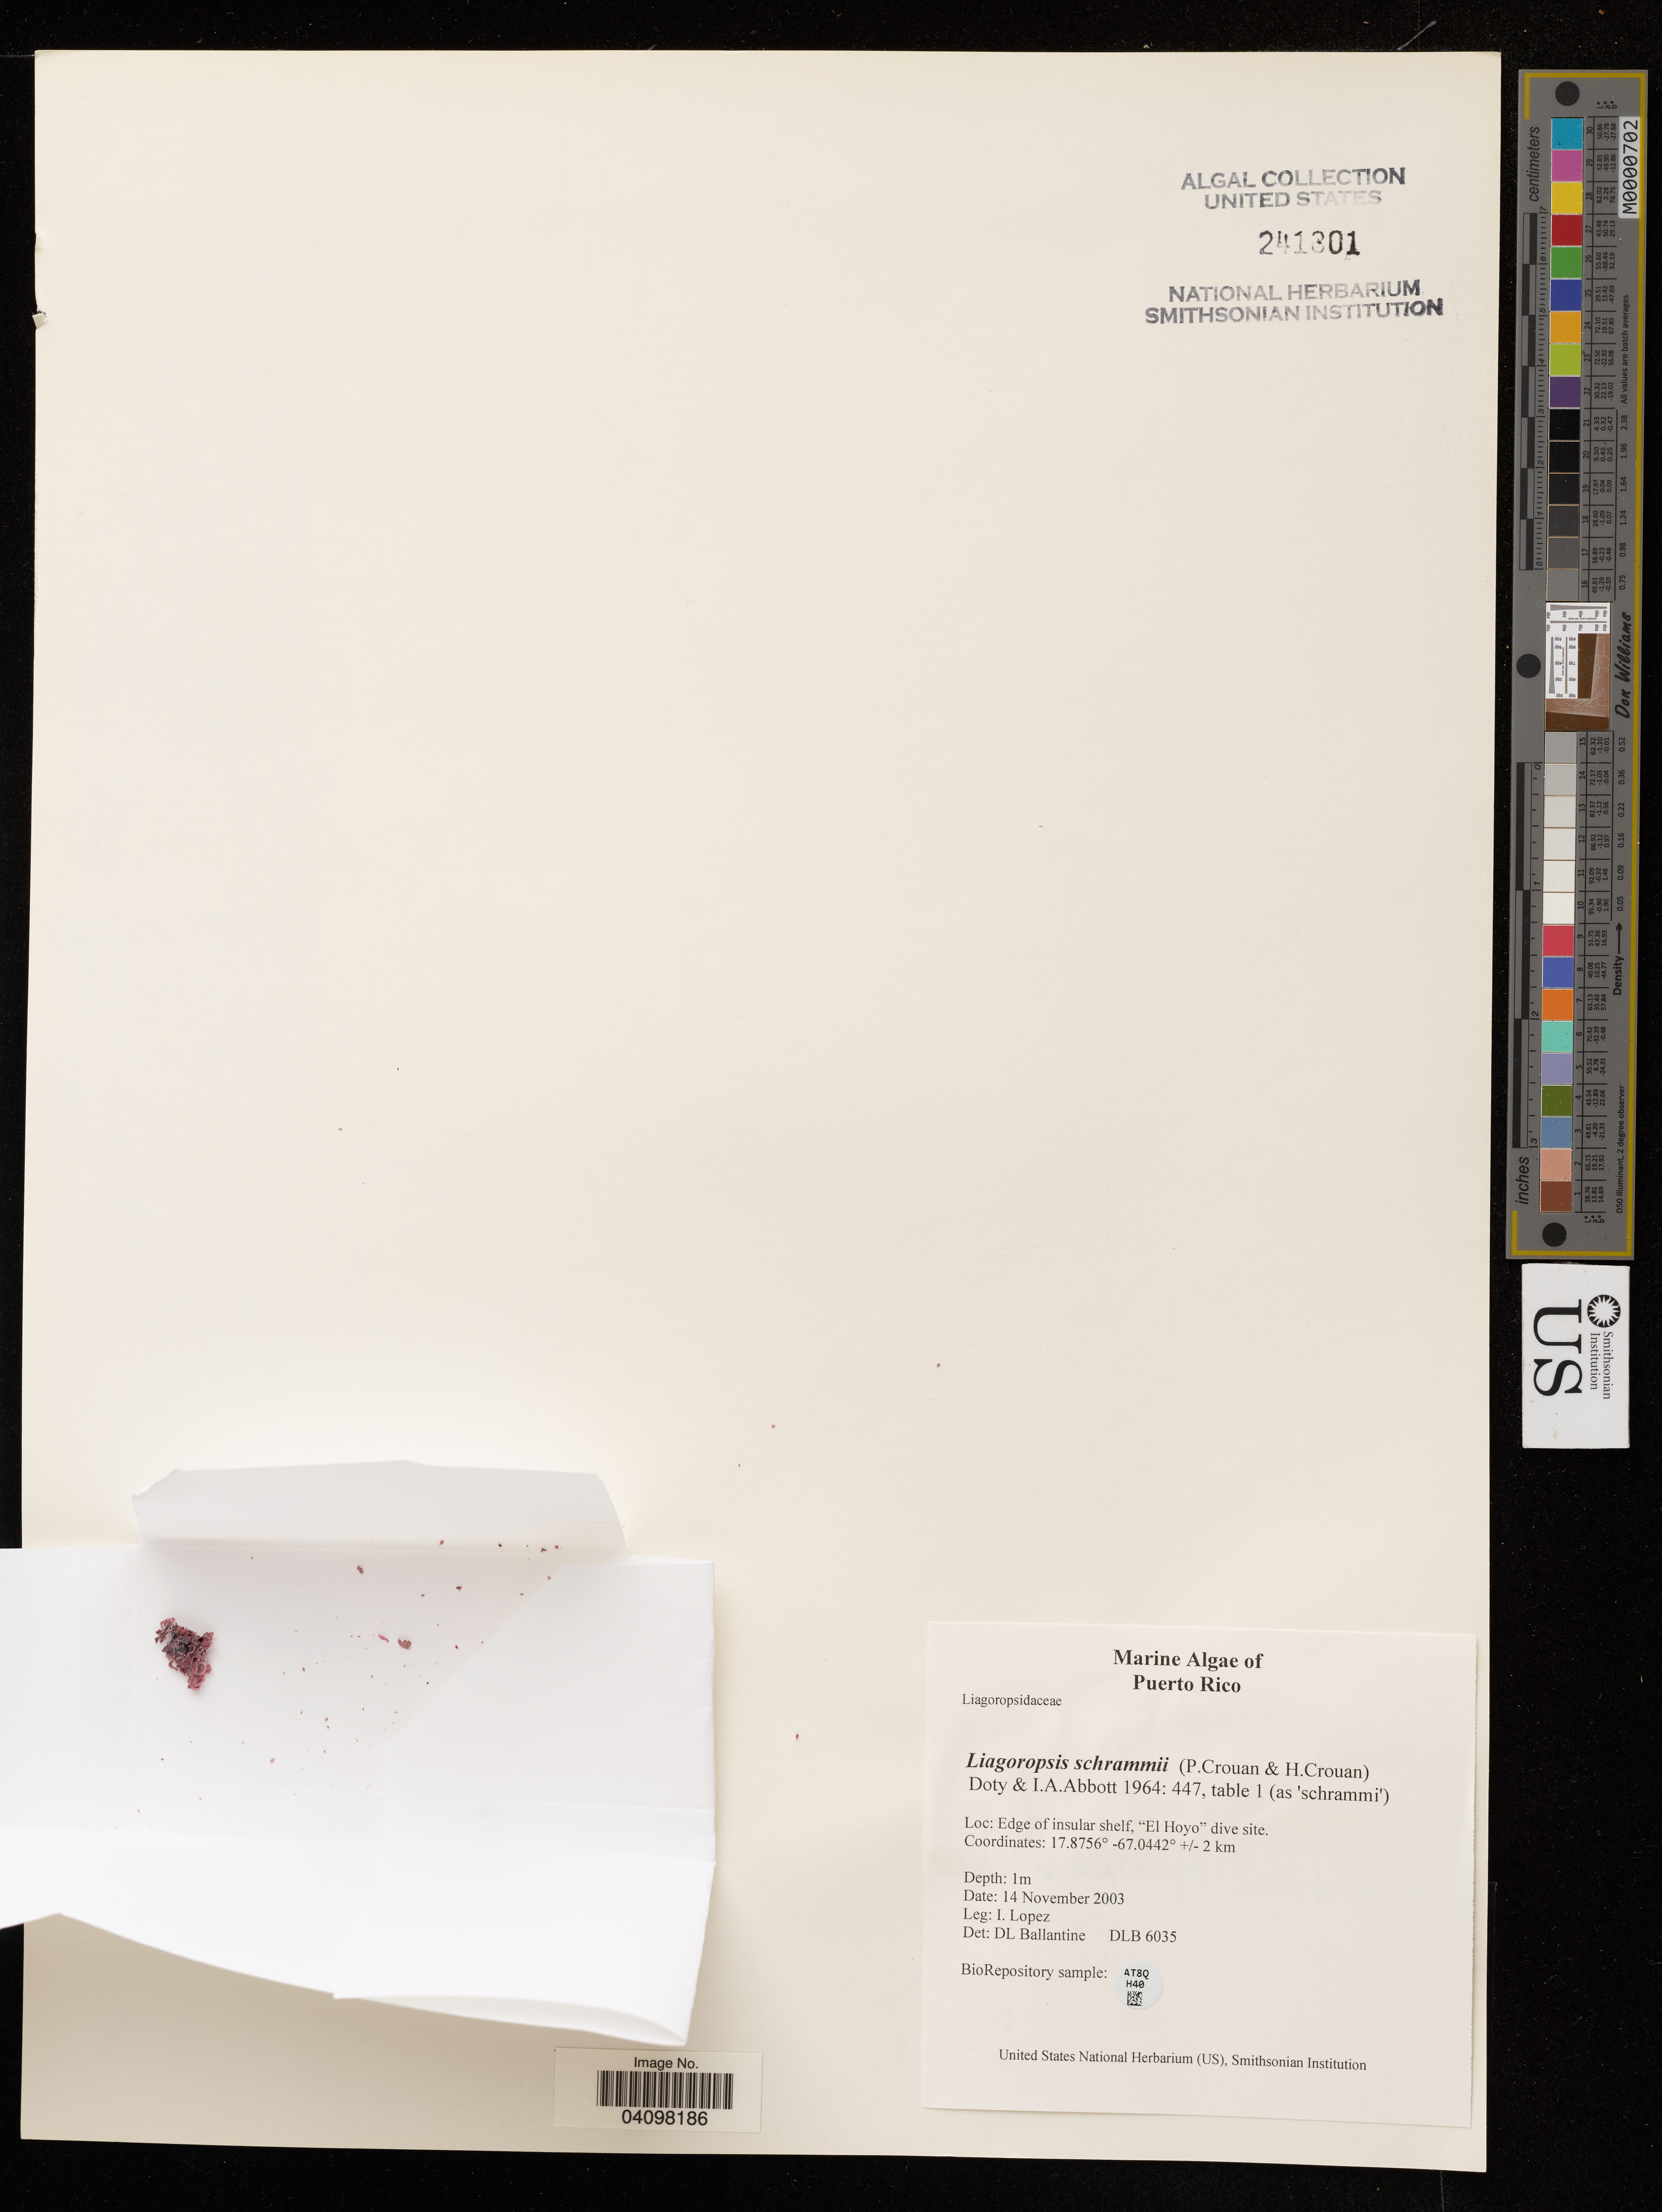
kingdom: Plantae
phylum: Rhodophyta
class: Florideophyceae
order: Nemaliales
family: Liagoraceae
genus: Liagoropsis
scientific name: Liagoropsis schrammii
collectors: I. Lopez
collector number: DLB 6035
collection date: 2003-11-14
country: Puerto Rico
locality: Edge of insular shelf, "El Hoyo" dive site. +/- 2 km.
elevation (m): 1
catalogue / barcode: US 241301